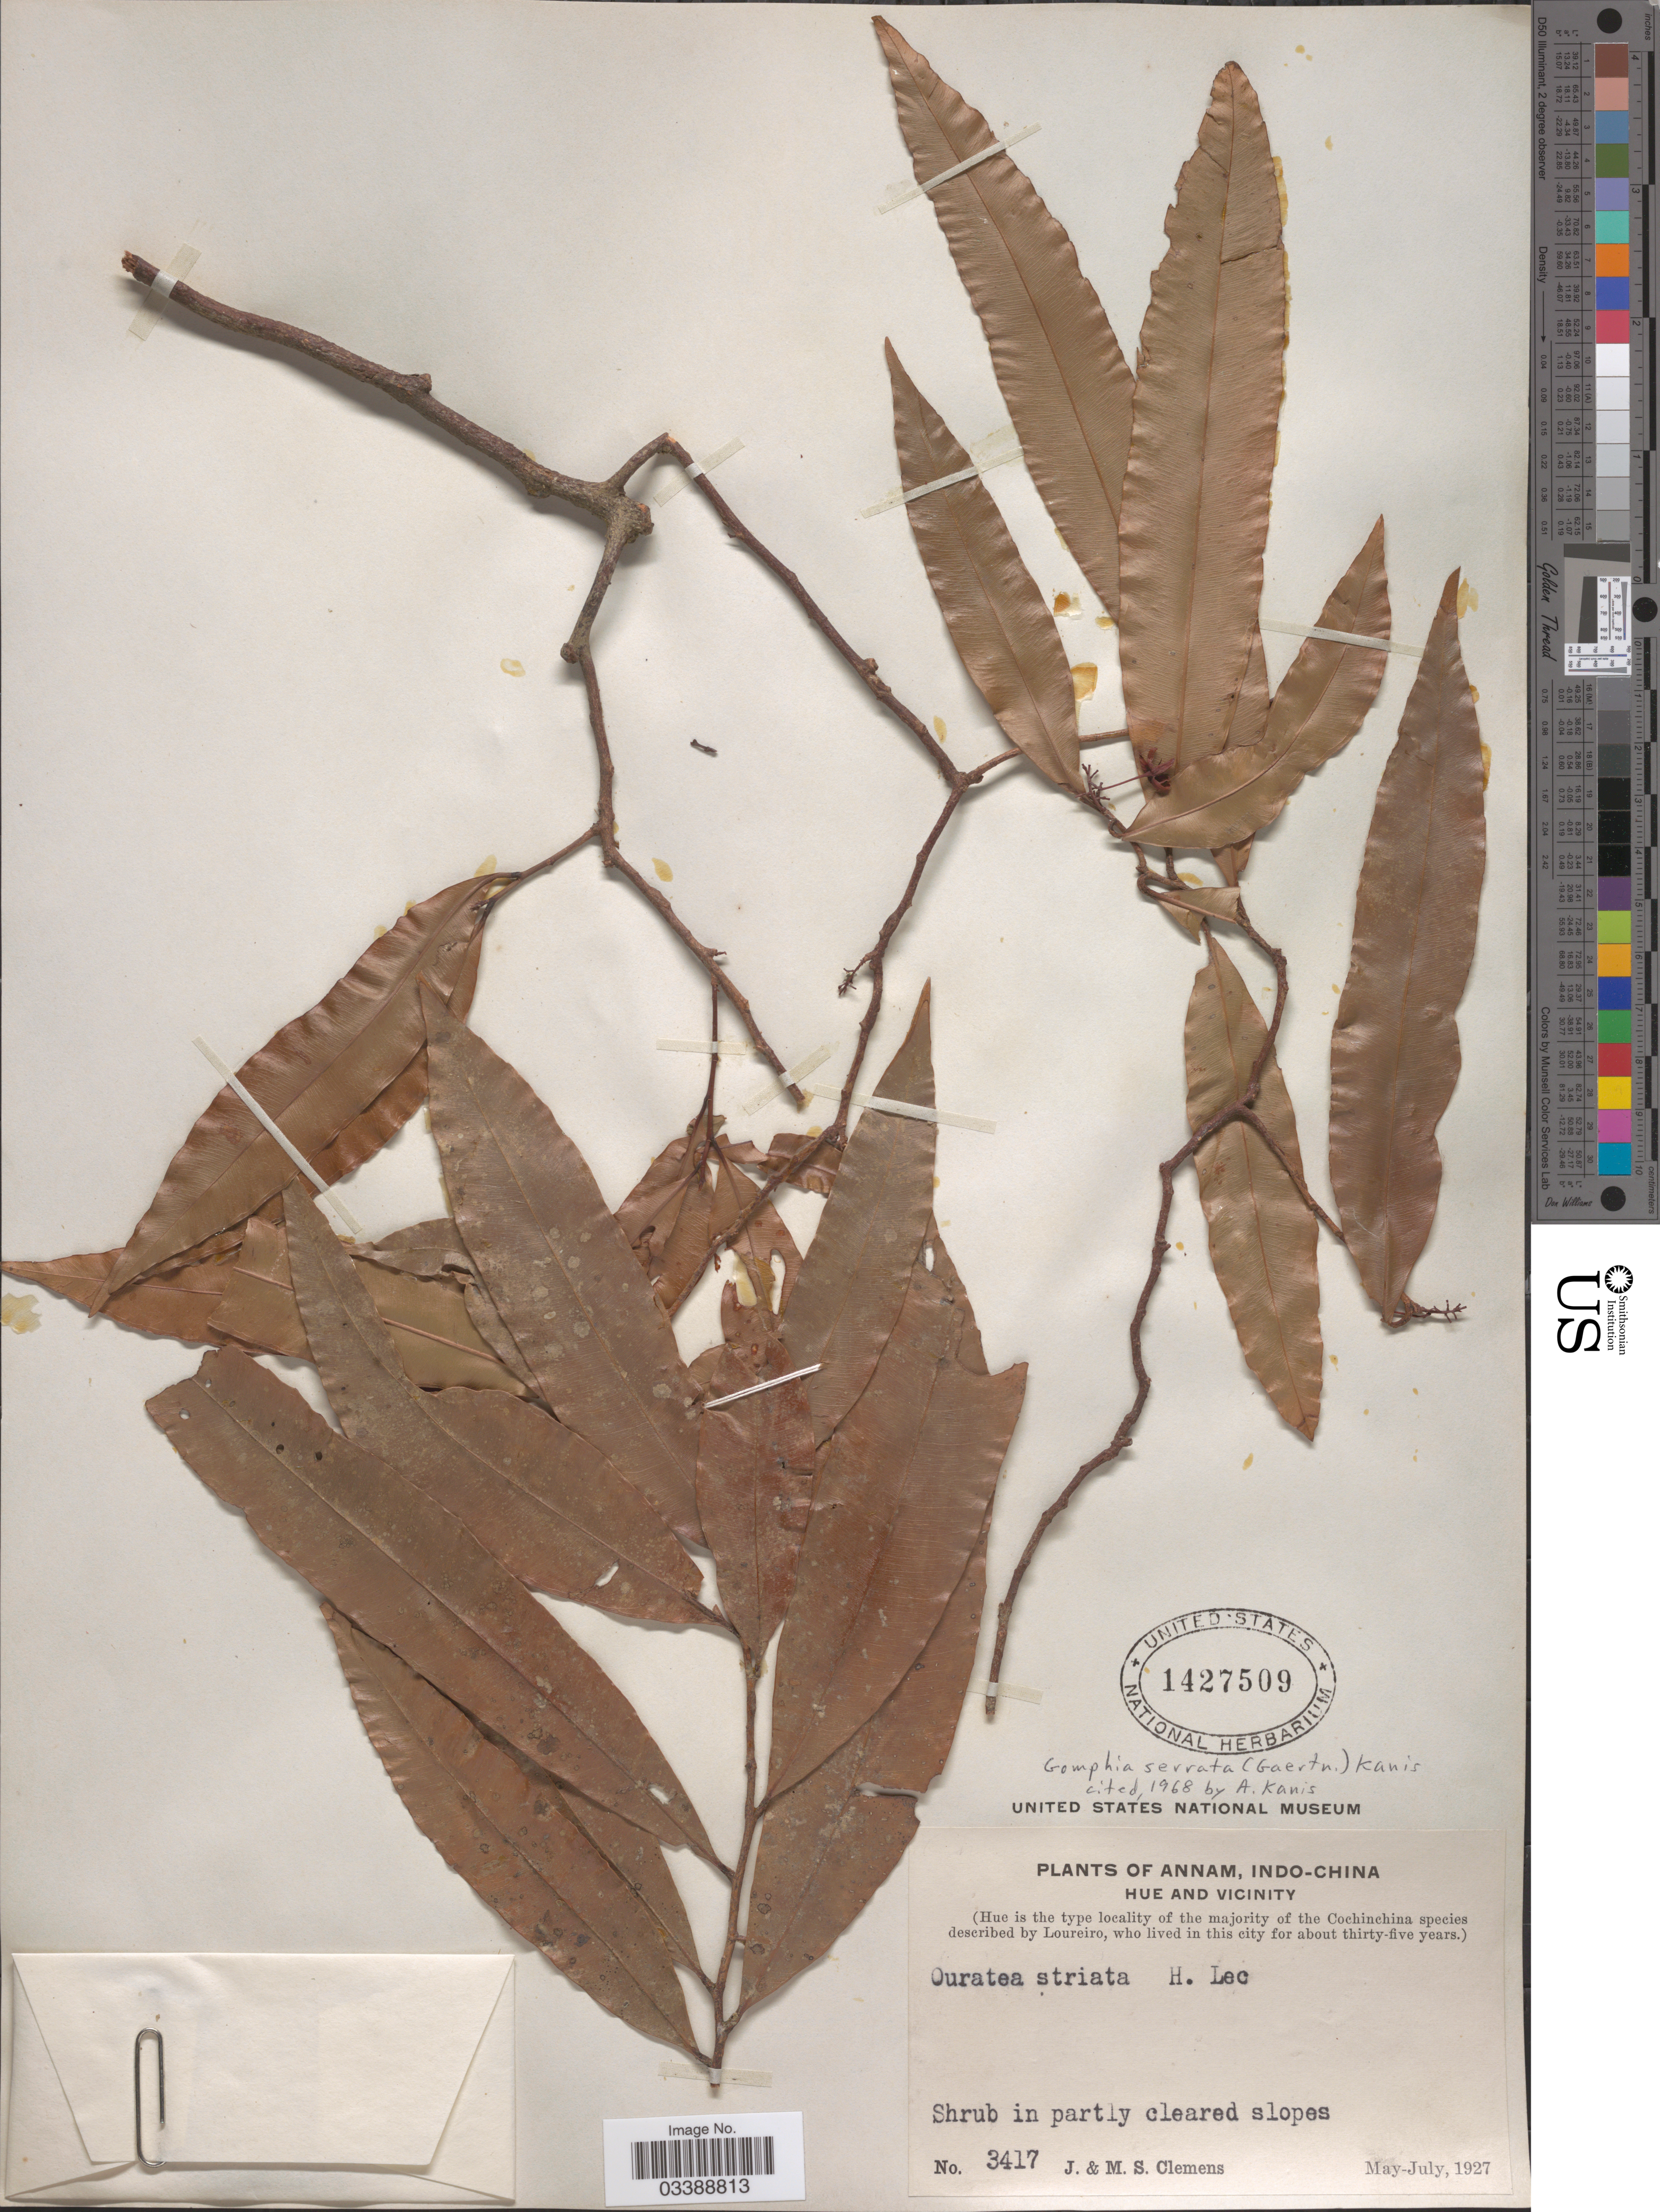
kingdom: Plantae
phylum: Tracheophyta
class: Magnoliopsida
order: Malpighiales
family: Ochnaceae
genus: Campylospermum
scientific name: Campylospermum serratum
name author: (Gaertn.) Bittrich & M.C.E. Amaral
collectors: J. Clemens & M. S. Clemens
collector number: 3417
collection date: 1927-05/1927-07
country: Vietnam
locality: Annam, Indo-China. Hue and vicinity.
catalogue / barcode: US 1427509